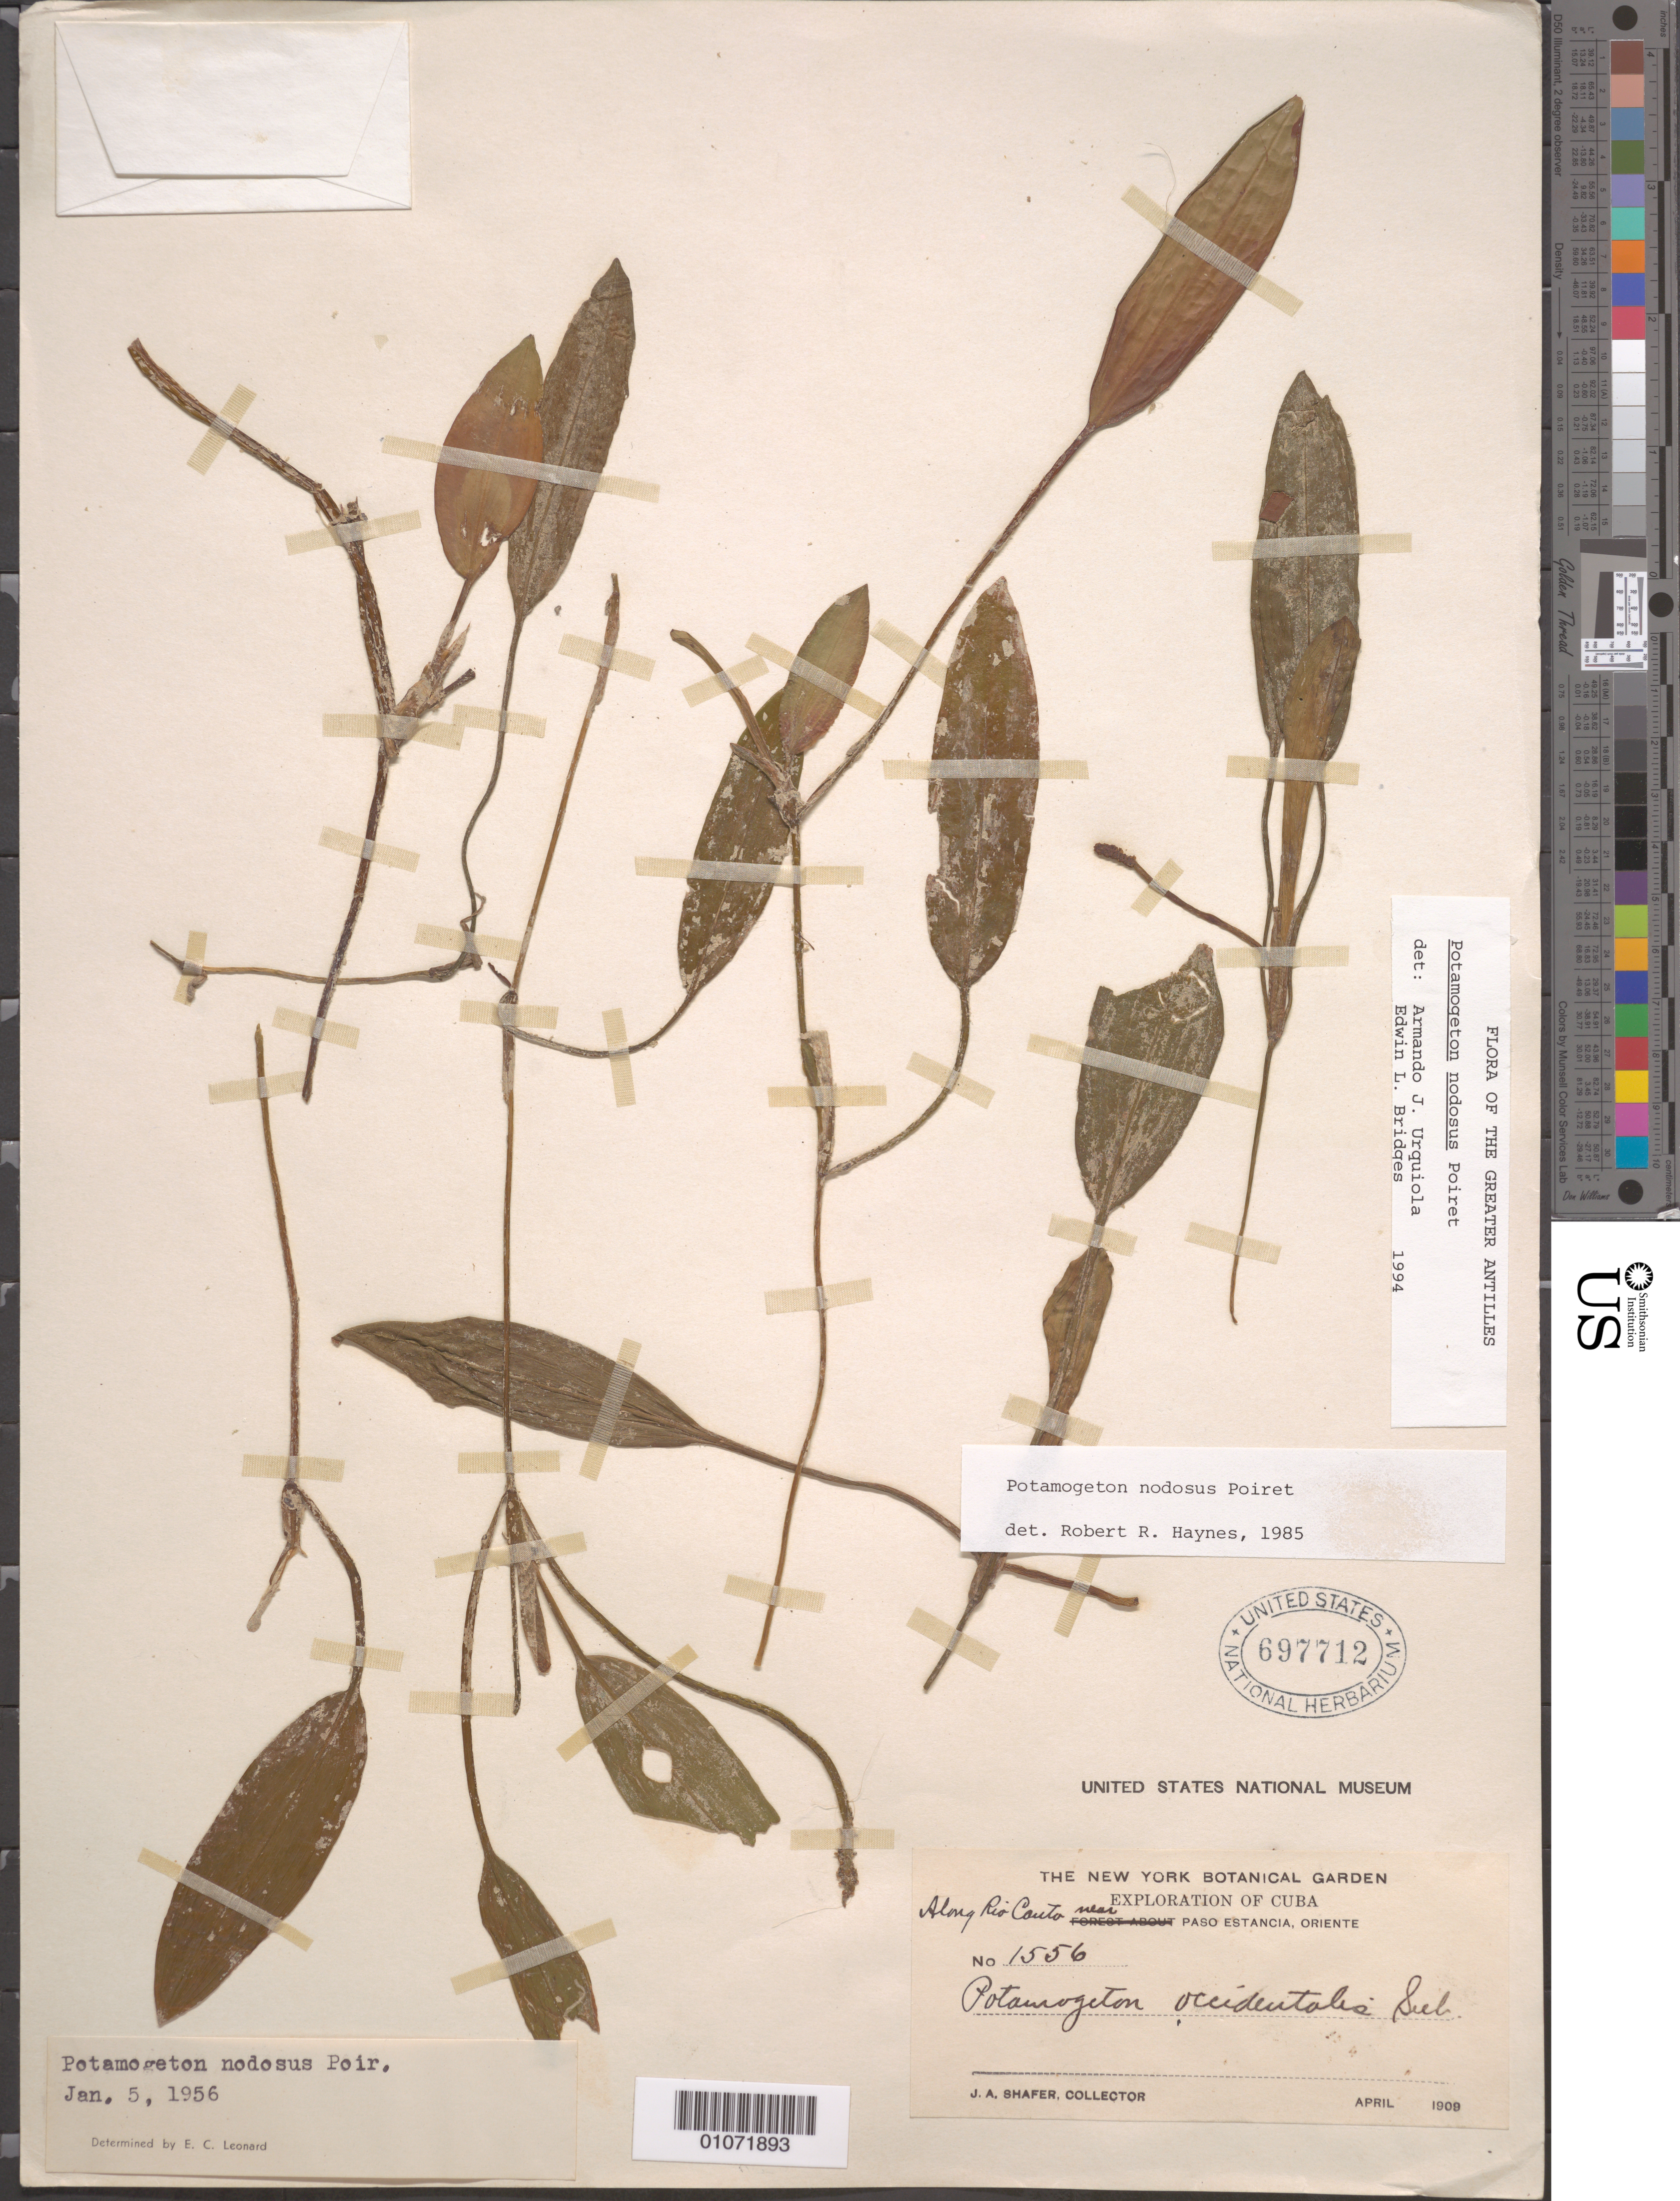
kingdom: Plantae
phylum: Tracheophyta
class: Liliopsida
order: Alismatales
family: Potamogetonaceae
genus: Potamogeton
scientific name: Potamogeton nodosus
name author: Poir.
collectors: J. A. Shafer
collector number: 1556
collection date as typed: Apr 1909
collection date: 1909-04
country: Cuba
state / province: Granma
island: Cuba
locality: Paso Estancia Oriente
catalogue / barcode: US 697712